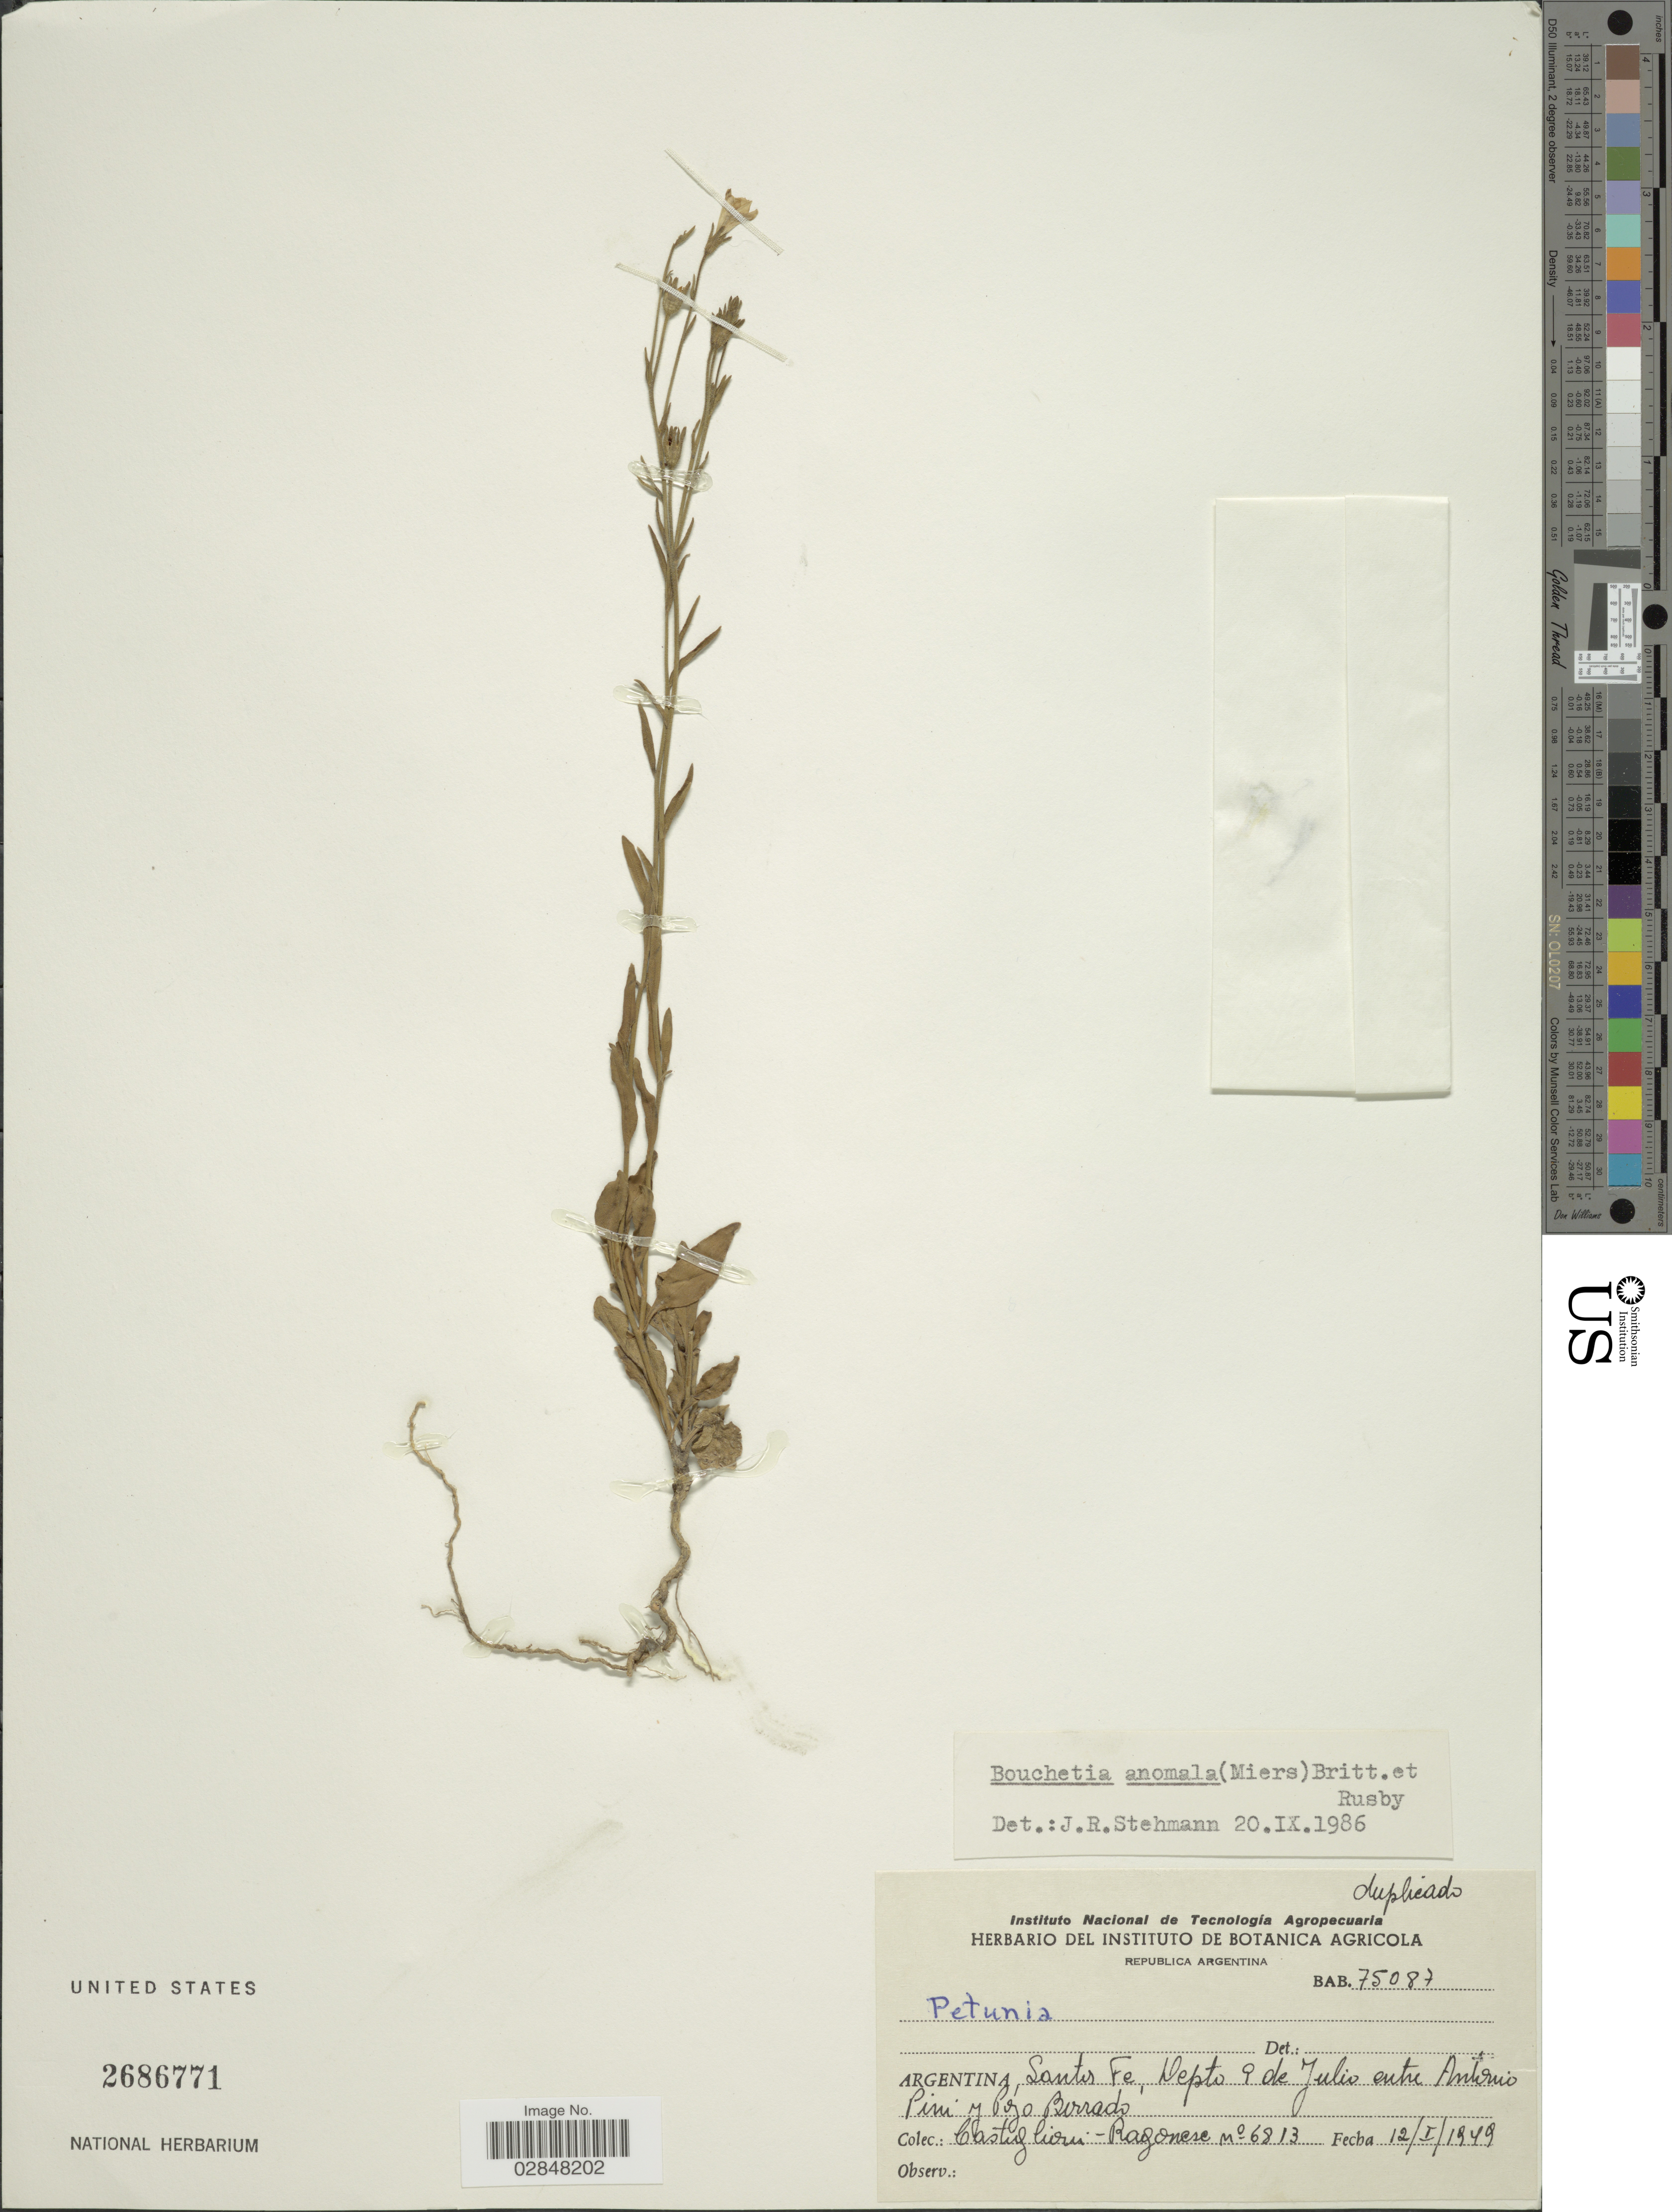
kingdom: Plantae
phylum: Tracheophyta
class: Magnoliopsida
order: Solanales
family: Solanaceae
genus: Bouchetia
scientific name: Bouchetia anomala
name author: (Miers) & Rusby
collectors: Castiglioni & Ragonese, --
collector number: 6813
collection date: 1949-01-12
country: Argentina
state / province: Santa Fe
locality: Depto 9 de Julio entre Antonio Pini y Pójo Berrado.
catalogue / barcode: US 2686771